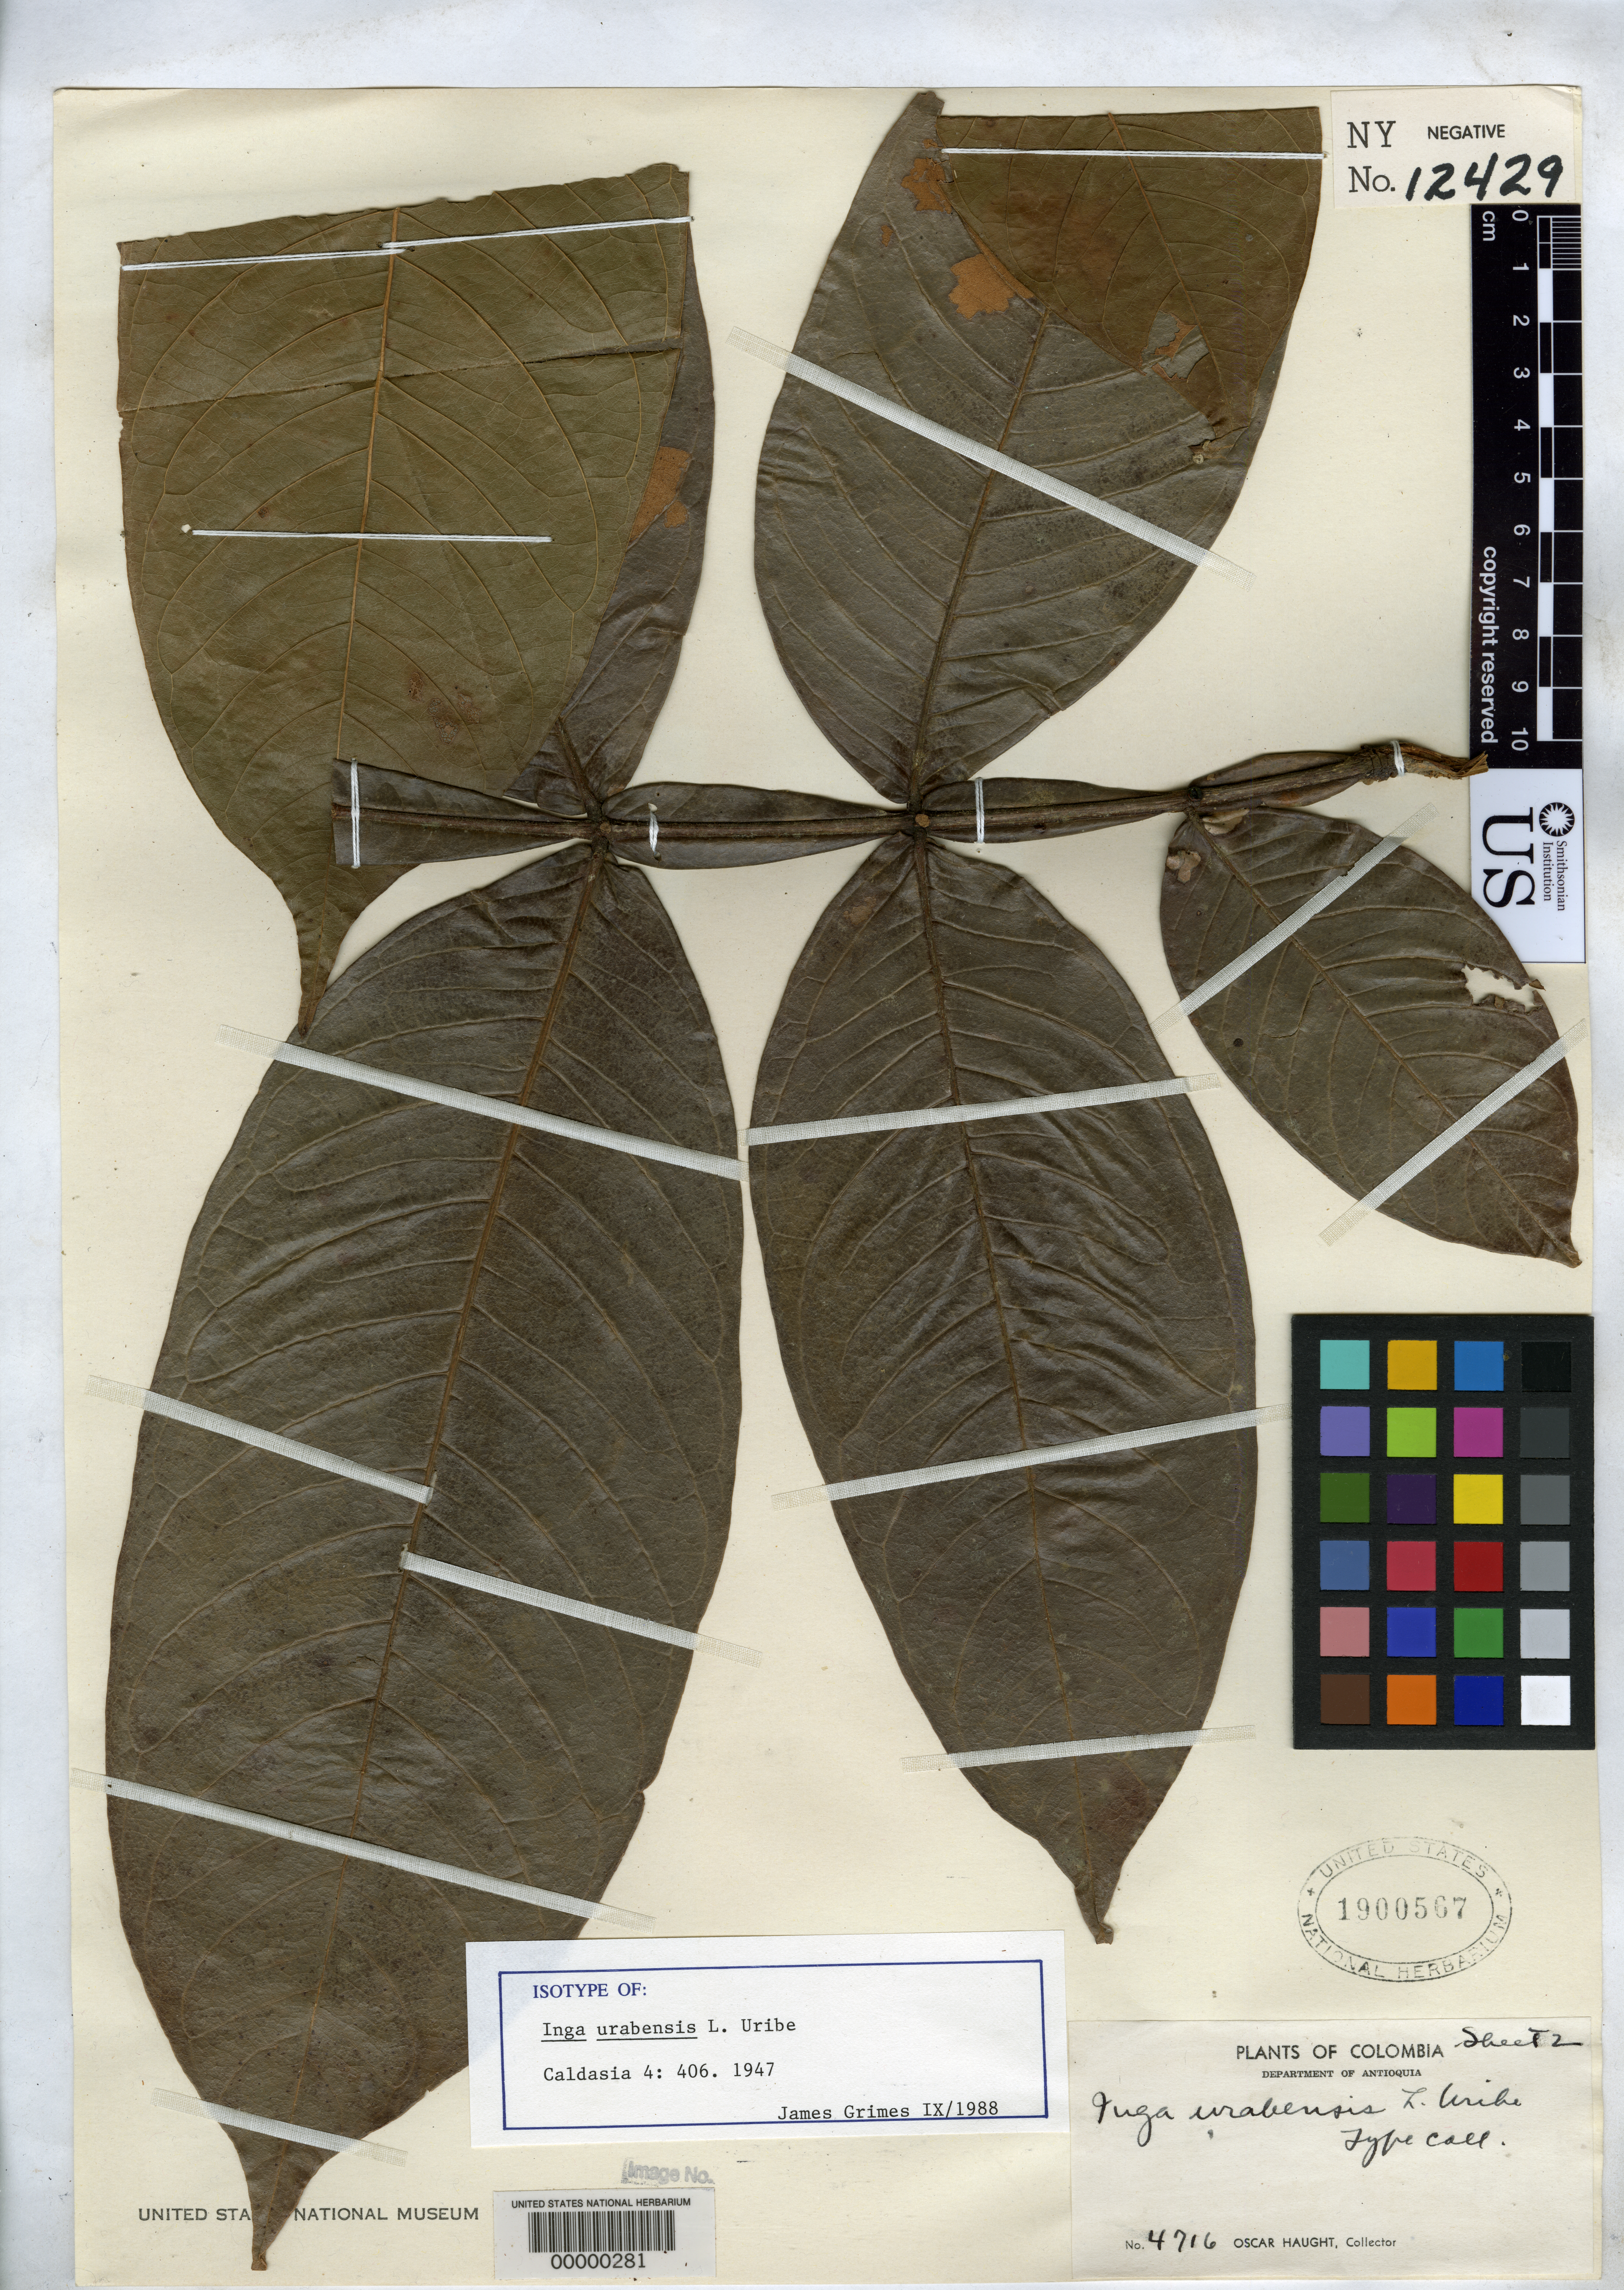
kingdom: Plantae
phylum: Tracheophyta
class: Magnoliopsida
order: Fabales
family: Fabaceae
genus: Inga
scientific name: Inga urabensis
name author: L. Uribe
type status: Isotype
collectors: O. L. Haught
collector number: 4716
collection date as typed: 25 May 1945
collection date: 1945-05-25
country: Colombia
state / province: Antioquia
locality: Rio CHigordo, 40 km S of Turbo, Uraba region, 11 km E of CHigordo.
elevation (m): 120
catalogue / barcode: US 1900567